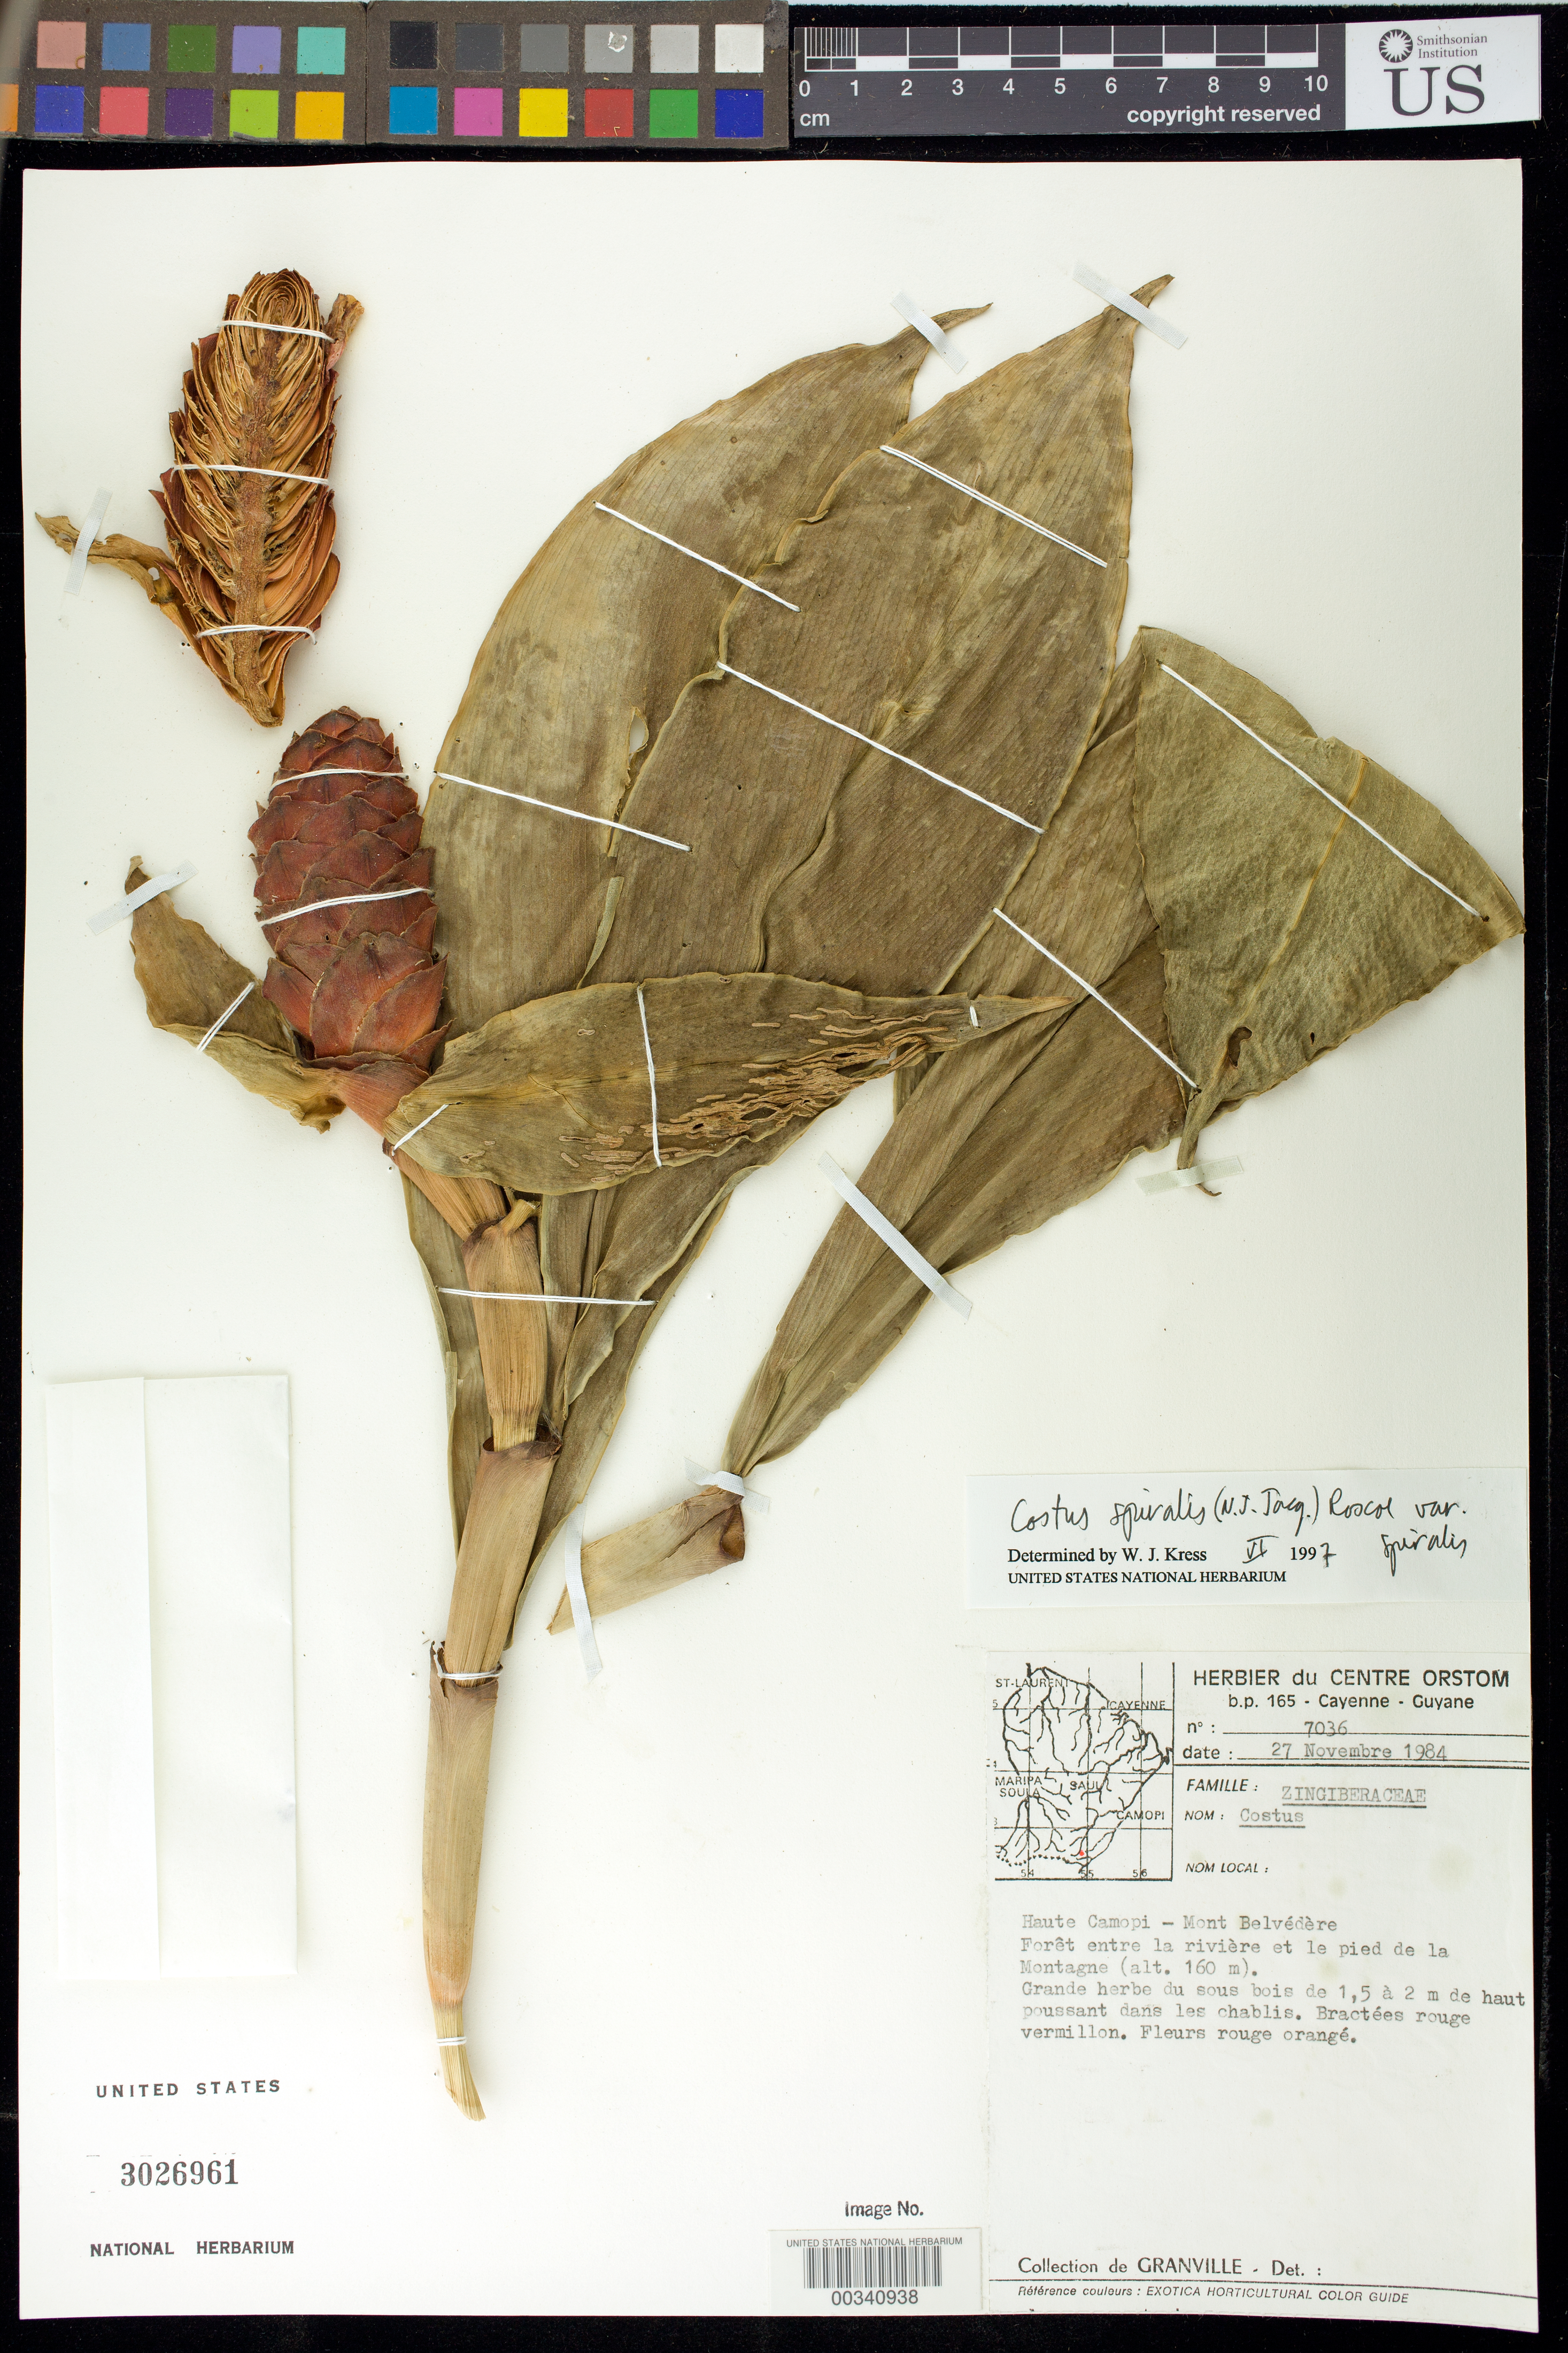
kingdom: Plantae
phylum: Tracheophyta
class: Liliopsida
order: Zingiberales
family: Costaceae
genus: Costus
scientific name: Costus sp.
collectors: J.-J. de Granville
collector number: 7036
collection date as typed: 27 Nov 1984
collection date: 1984-11-27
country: French Guiana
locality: Haute camopi - mont belvedere, foret entre la riviere et le pied de la montagne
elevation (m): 160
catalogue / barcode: US 3026961